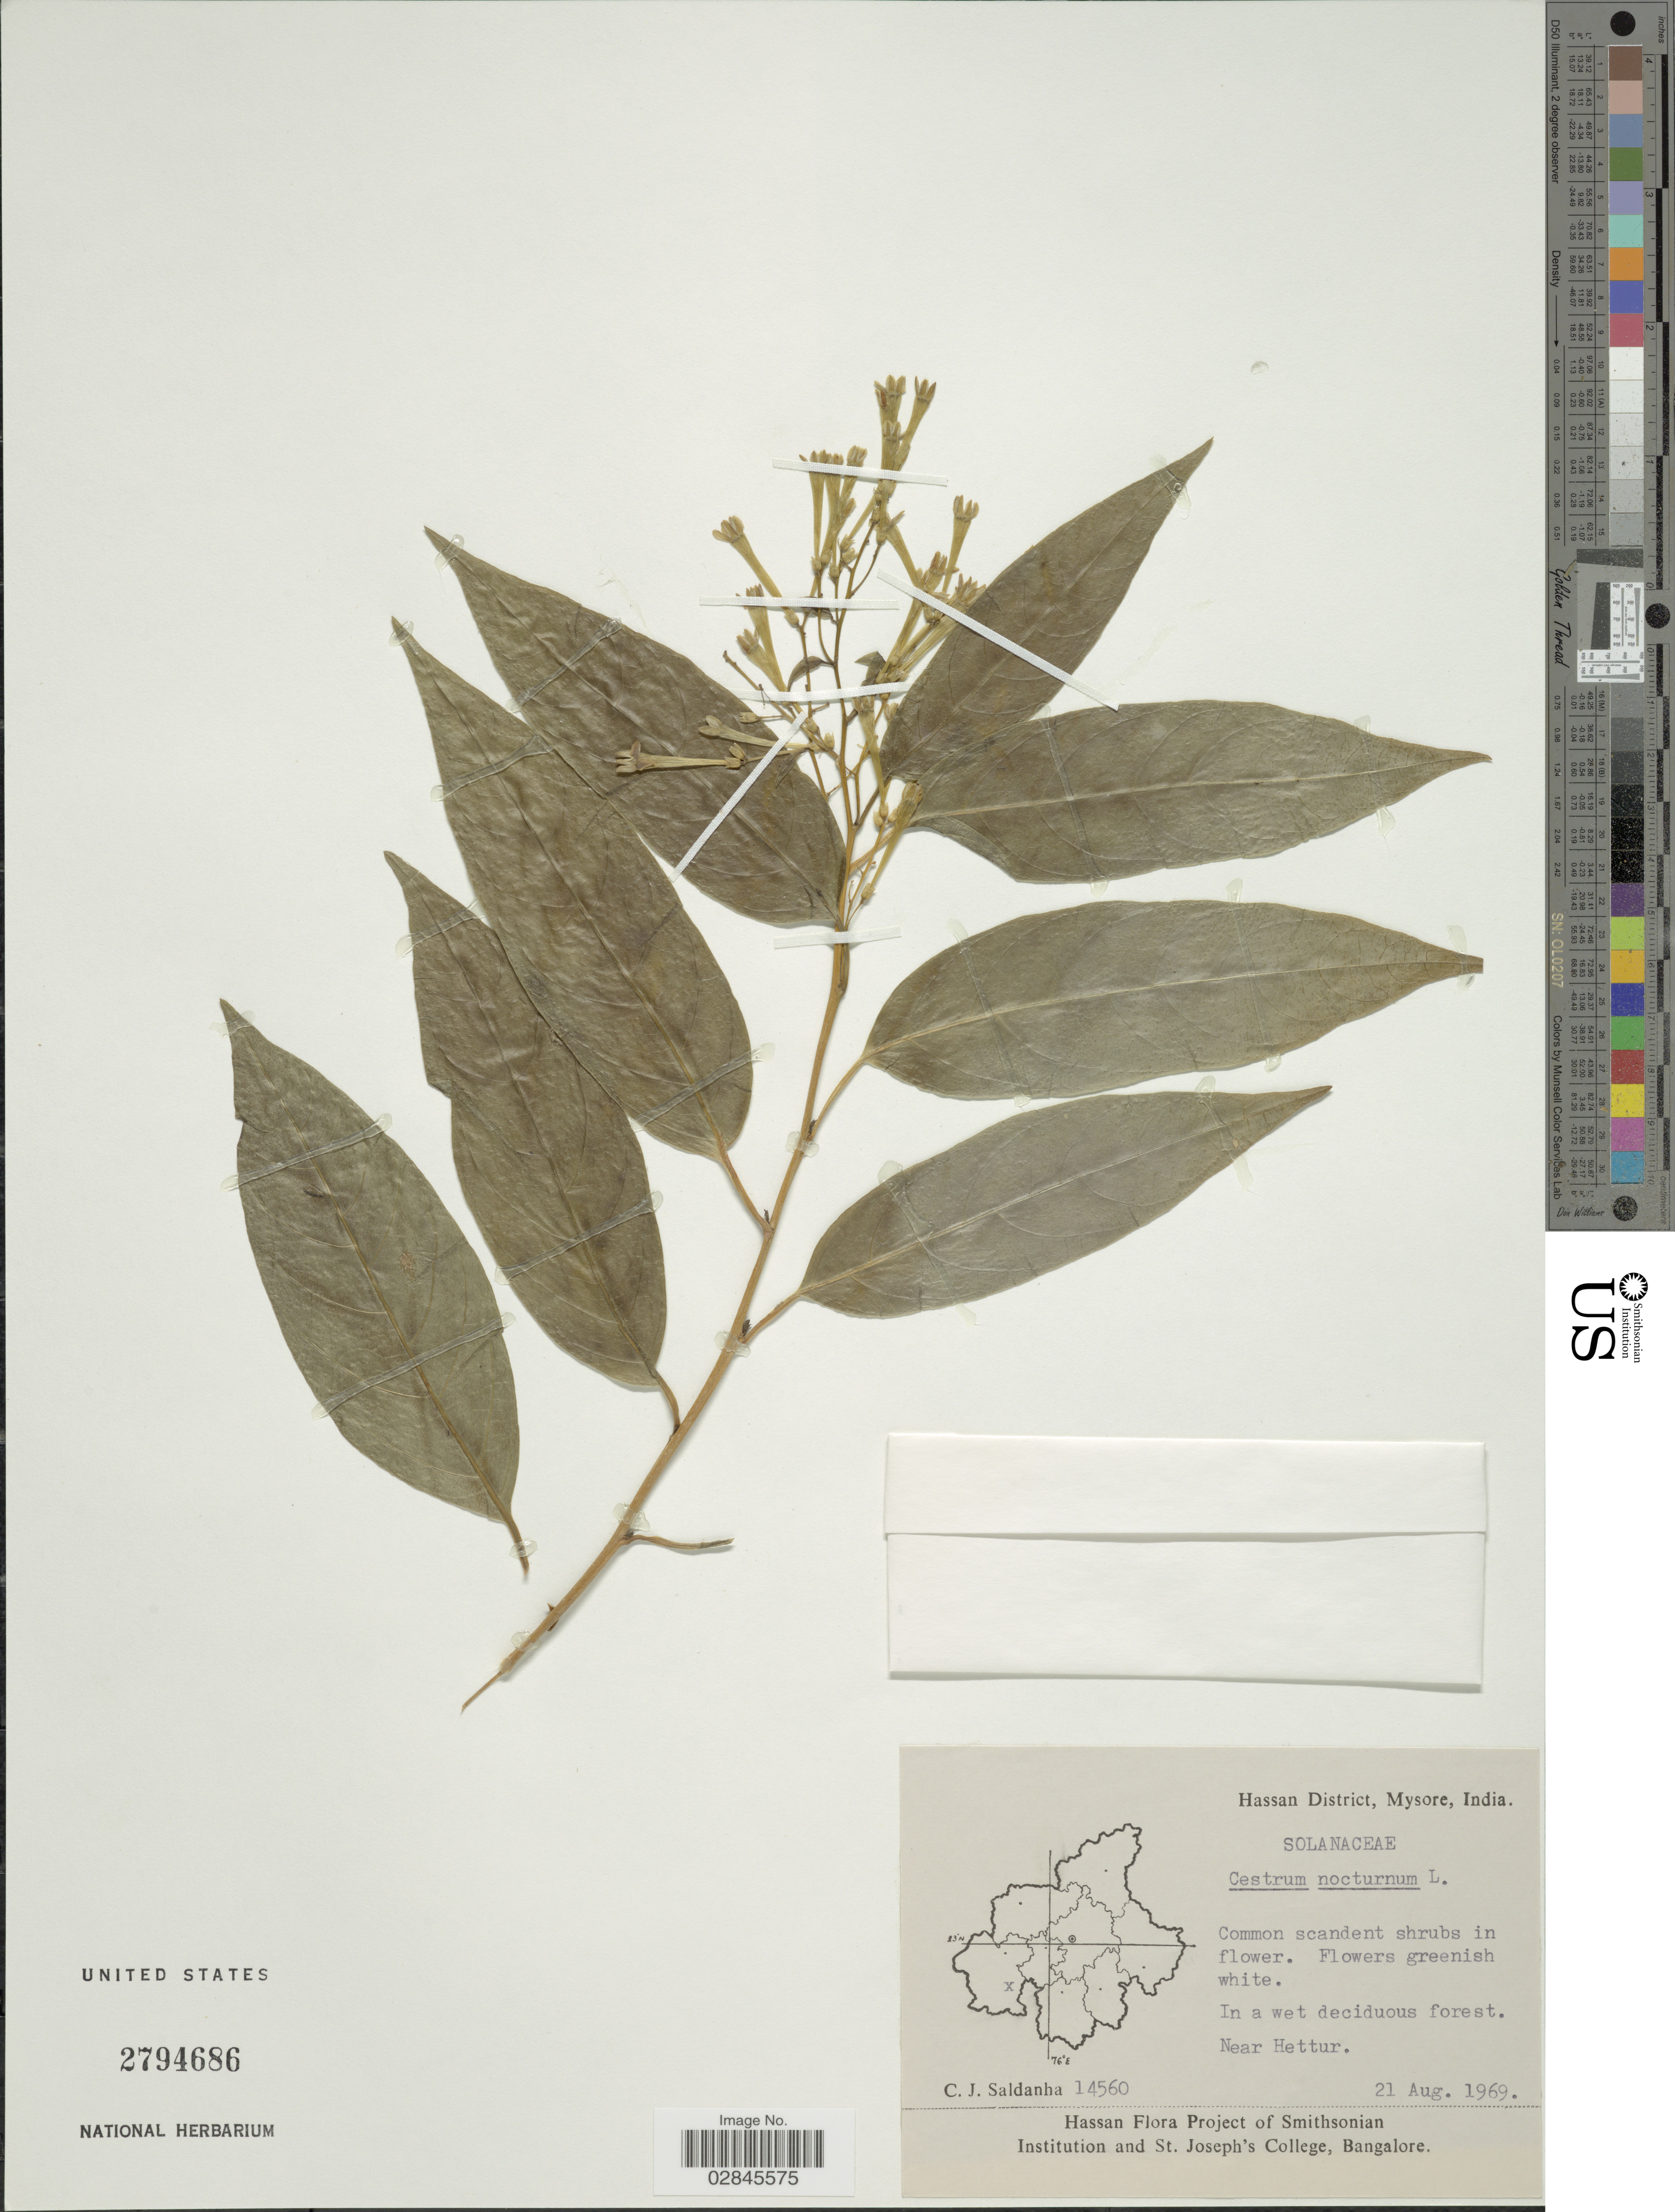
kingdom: Plantae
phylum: Tracheophyta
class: Magnoliopsida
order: Solanales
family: Solanaceae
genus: Cestrum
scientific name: Cestrum nocturnum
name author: L.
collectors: C. J. Saldanha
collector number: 14560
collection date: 1969-08-21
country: India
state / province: Karnataka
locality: Hassan District, Mysore. Near Hettur.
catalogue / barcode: US 2794686